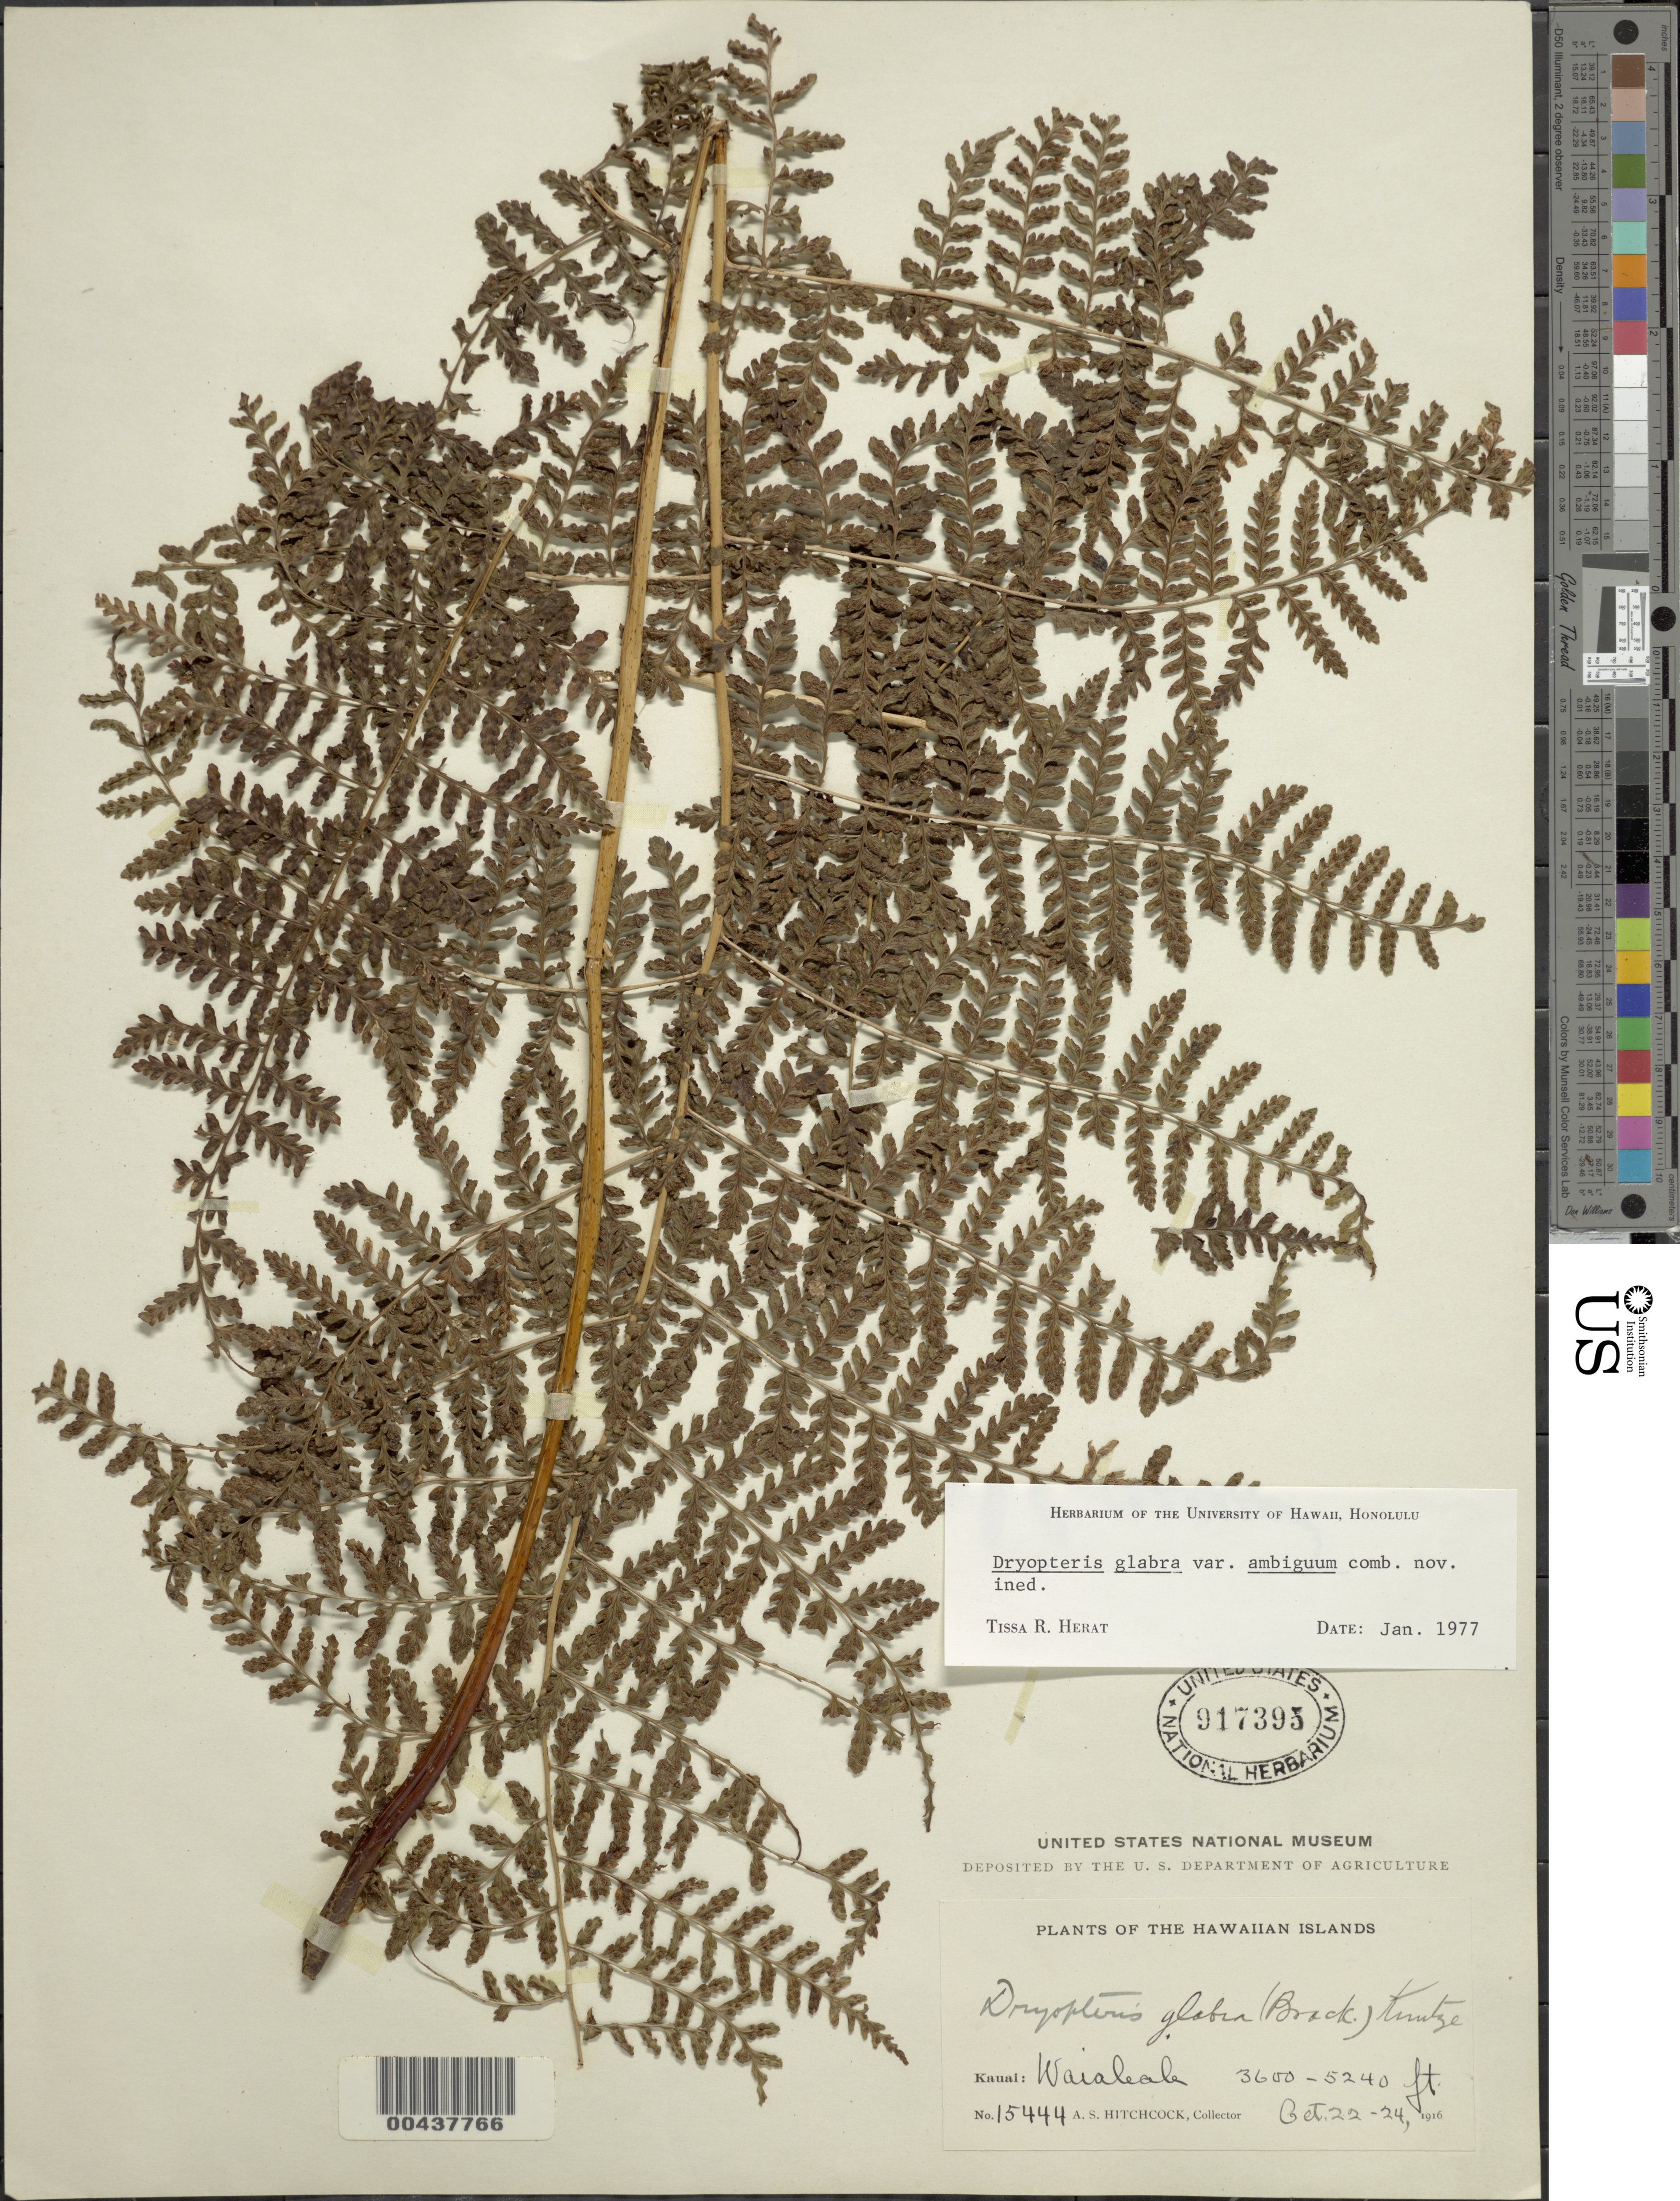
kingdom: Plantae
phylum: Tracheophyta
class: Polypodiopsida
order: Polypodiales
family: Dryopteridaceae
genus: Dryopteris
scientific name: Dryopteris glabra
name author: (Brack.) Kuntze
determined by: Herat, T. R.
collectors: A. S. Hitchcock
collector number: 15444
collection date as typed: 22 Oct 1916 to 24 Oct 1916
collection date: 1916-10-22/1916-10-24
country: United States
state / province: Hawaii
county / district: Kauai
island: Kaua'i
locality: Waialeale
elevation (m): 1097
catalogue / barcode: US 917395